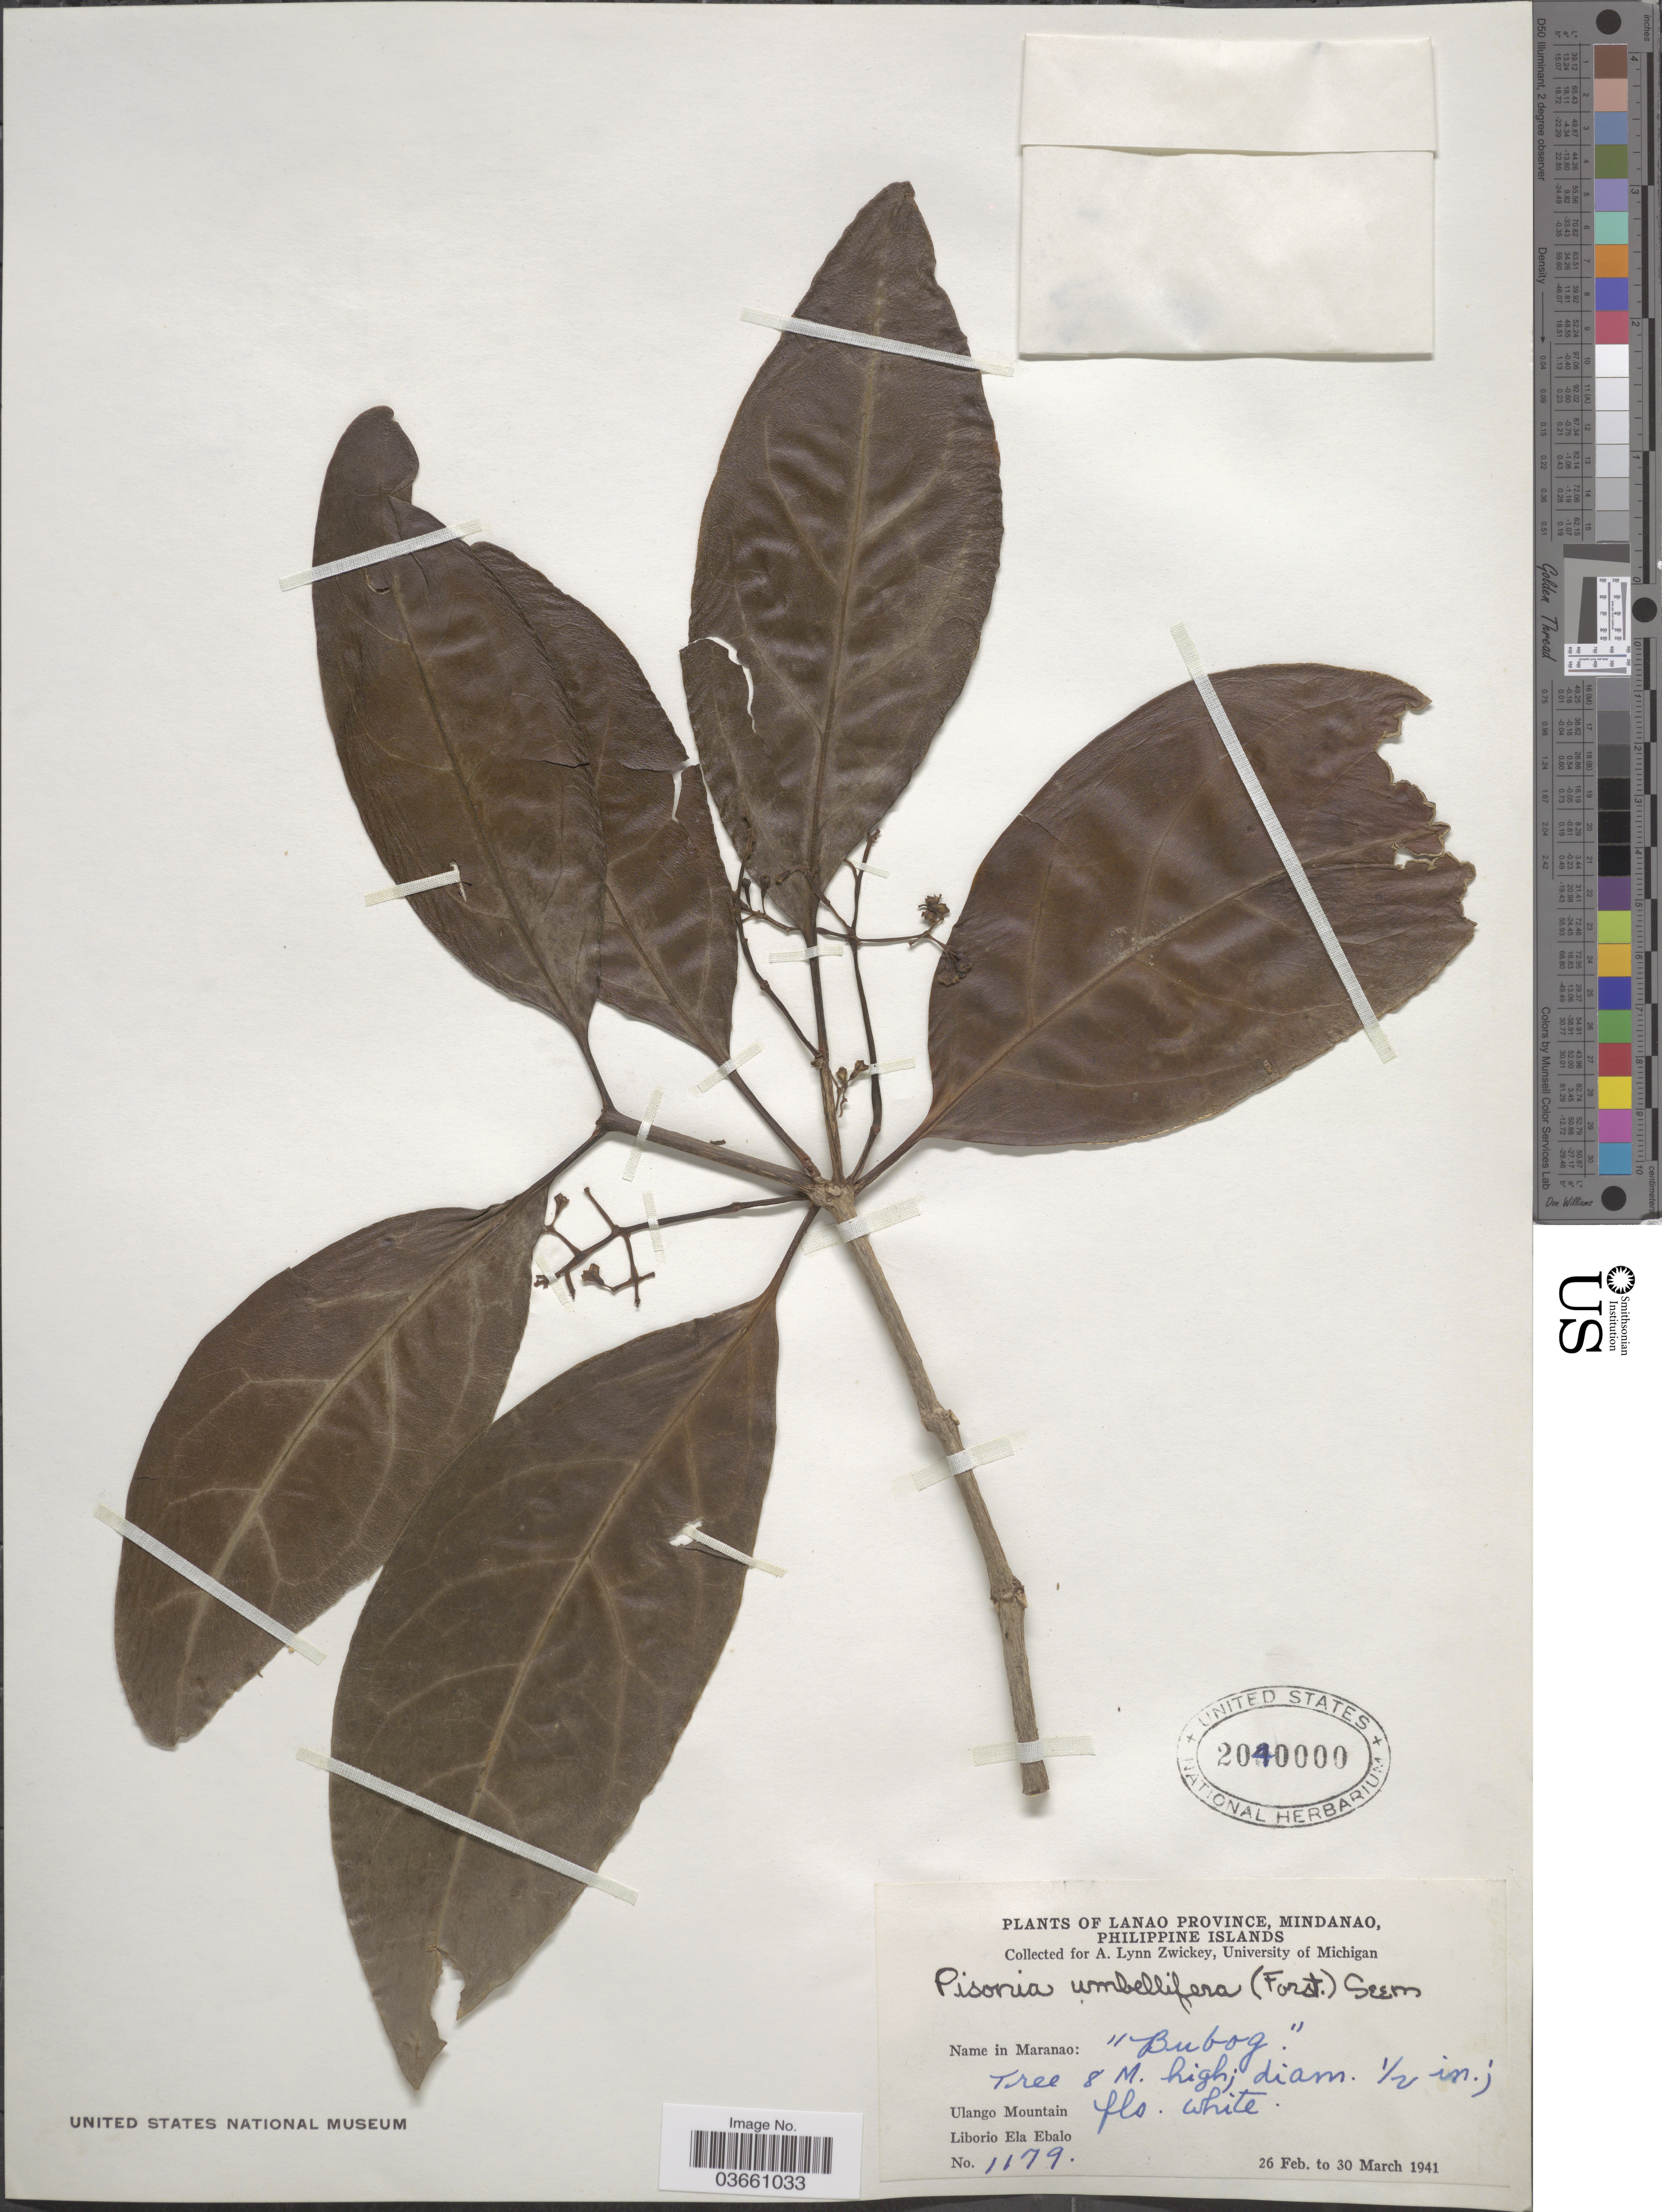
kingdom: Plantae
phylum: Tracheophyta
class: Magnoliopsida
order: Caryophyllales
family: Nyctaginaceae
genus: Pisonia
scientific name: Pisonia umbellifera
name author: (J.R. Forst. & G. Forst.) Seem.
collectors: L. Ebalo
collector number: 1179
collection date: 1941-02-26/1941-03-30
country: Philippines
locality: Lanao Province, Mindanao. Ulango Mountain.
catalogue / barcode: US 2040000